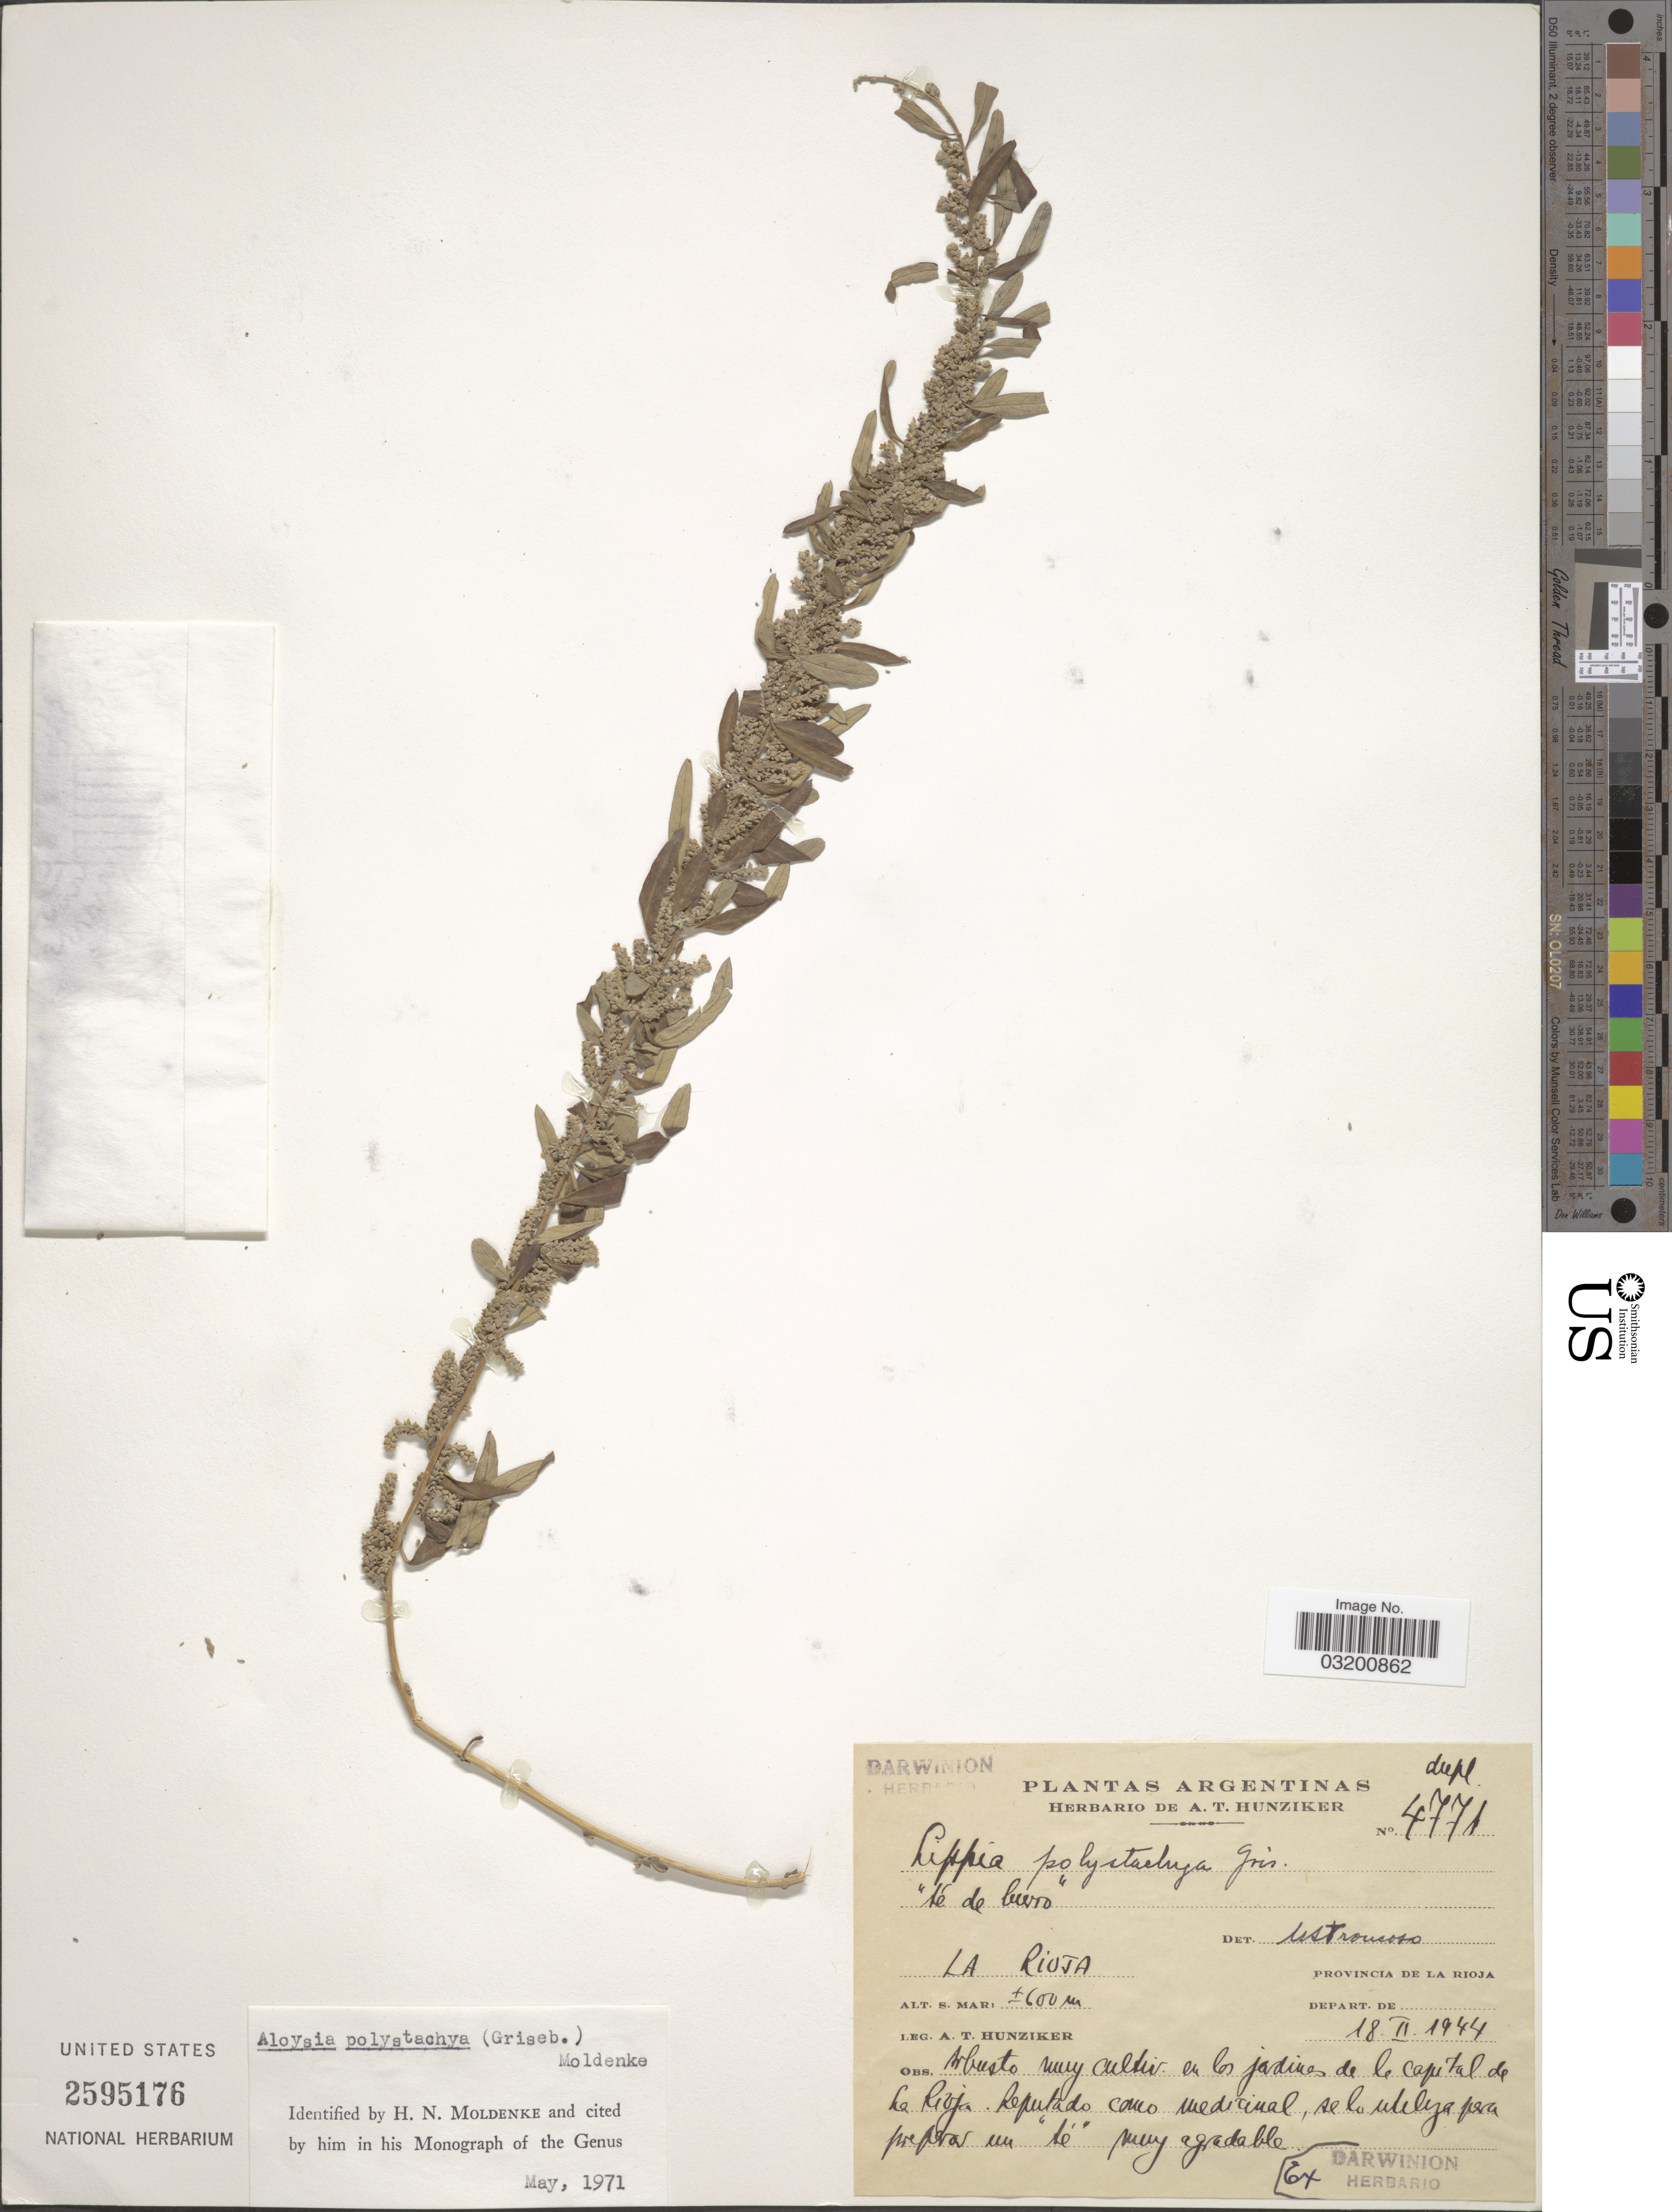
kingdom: Plantae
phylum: Tracheophyta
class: Magnoliopsida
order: Lamiales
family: Verbenaceae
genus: Aloysia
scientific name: Aloysia polystachya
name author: (Griseb.) Moldenke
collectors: A. T. Hunziker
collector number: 4771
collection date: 1944-02-18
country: Argentina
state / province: La Rioja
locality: La Rioja.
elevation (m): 600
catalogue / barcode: US 2595176